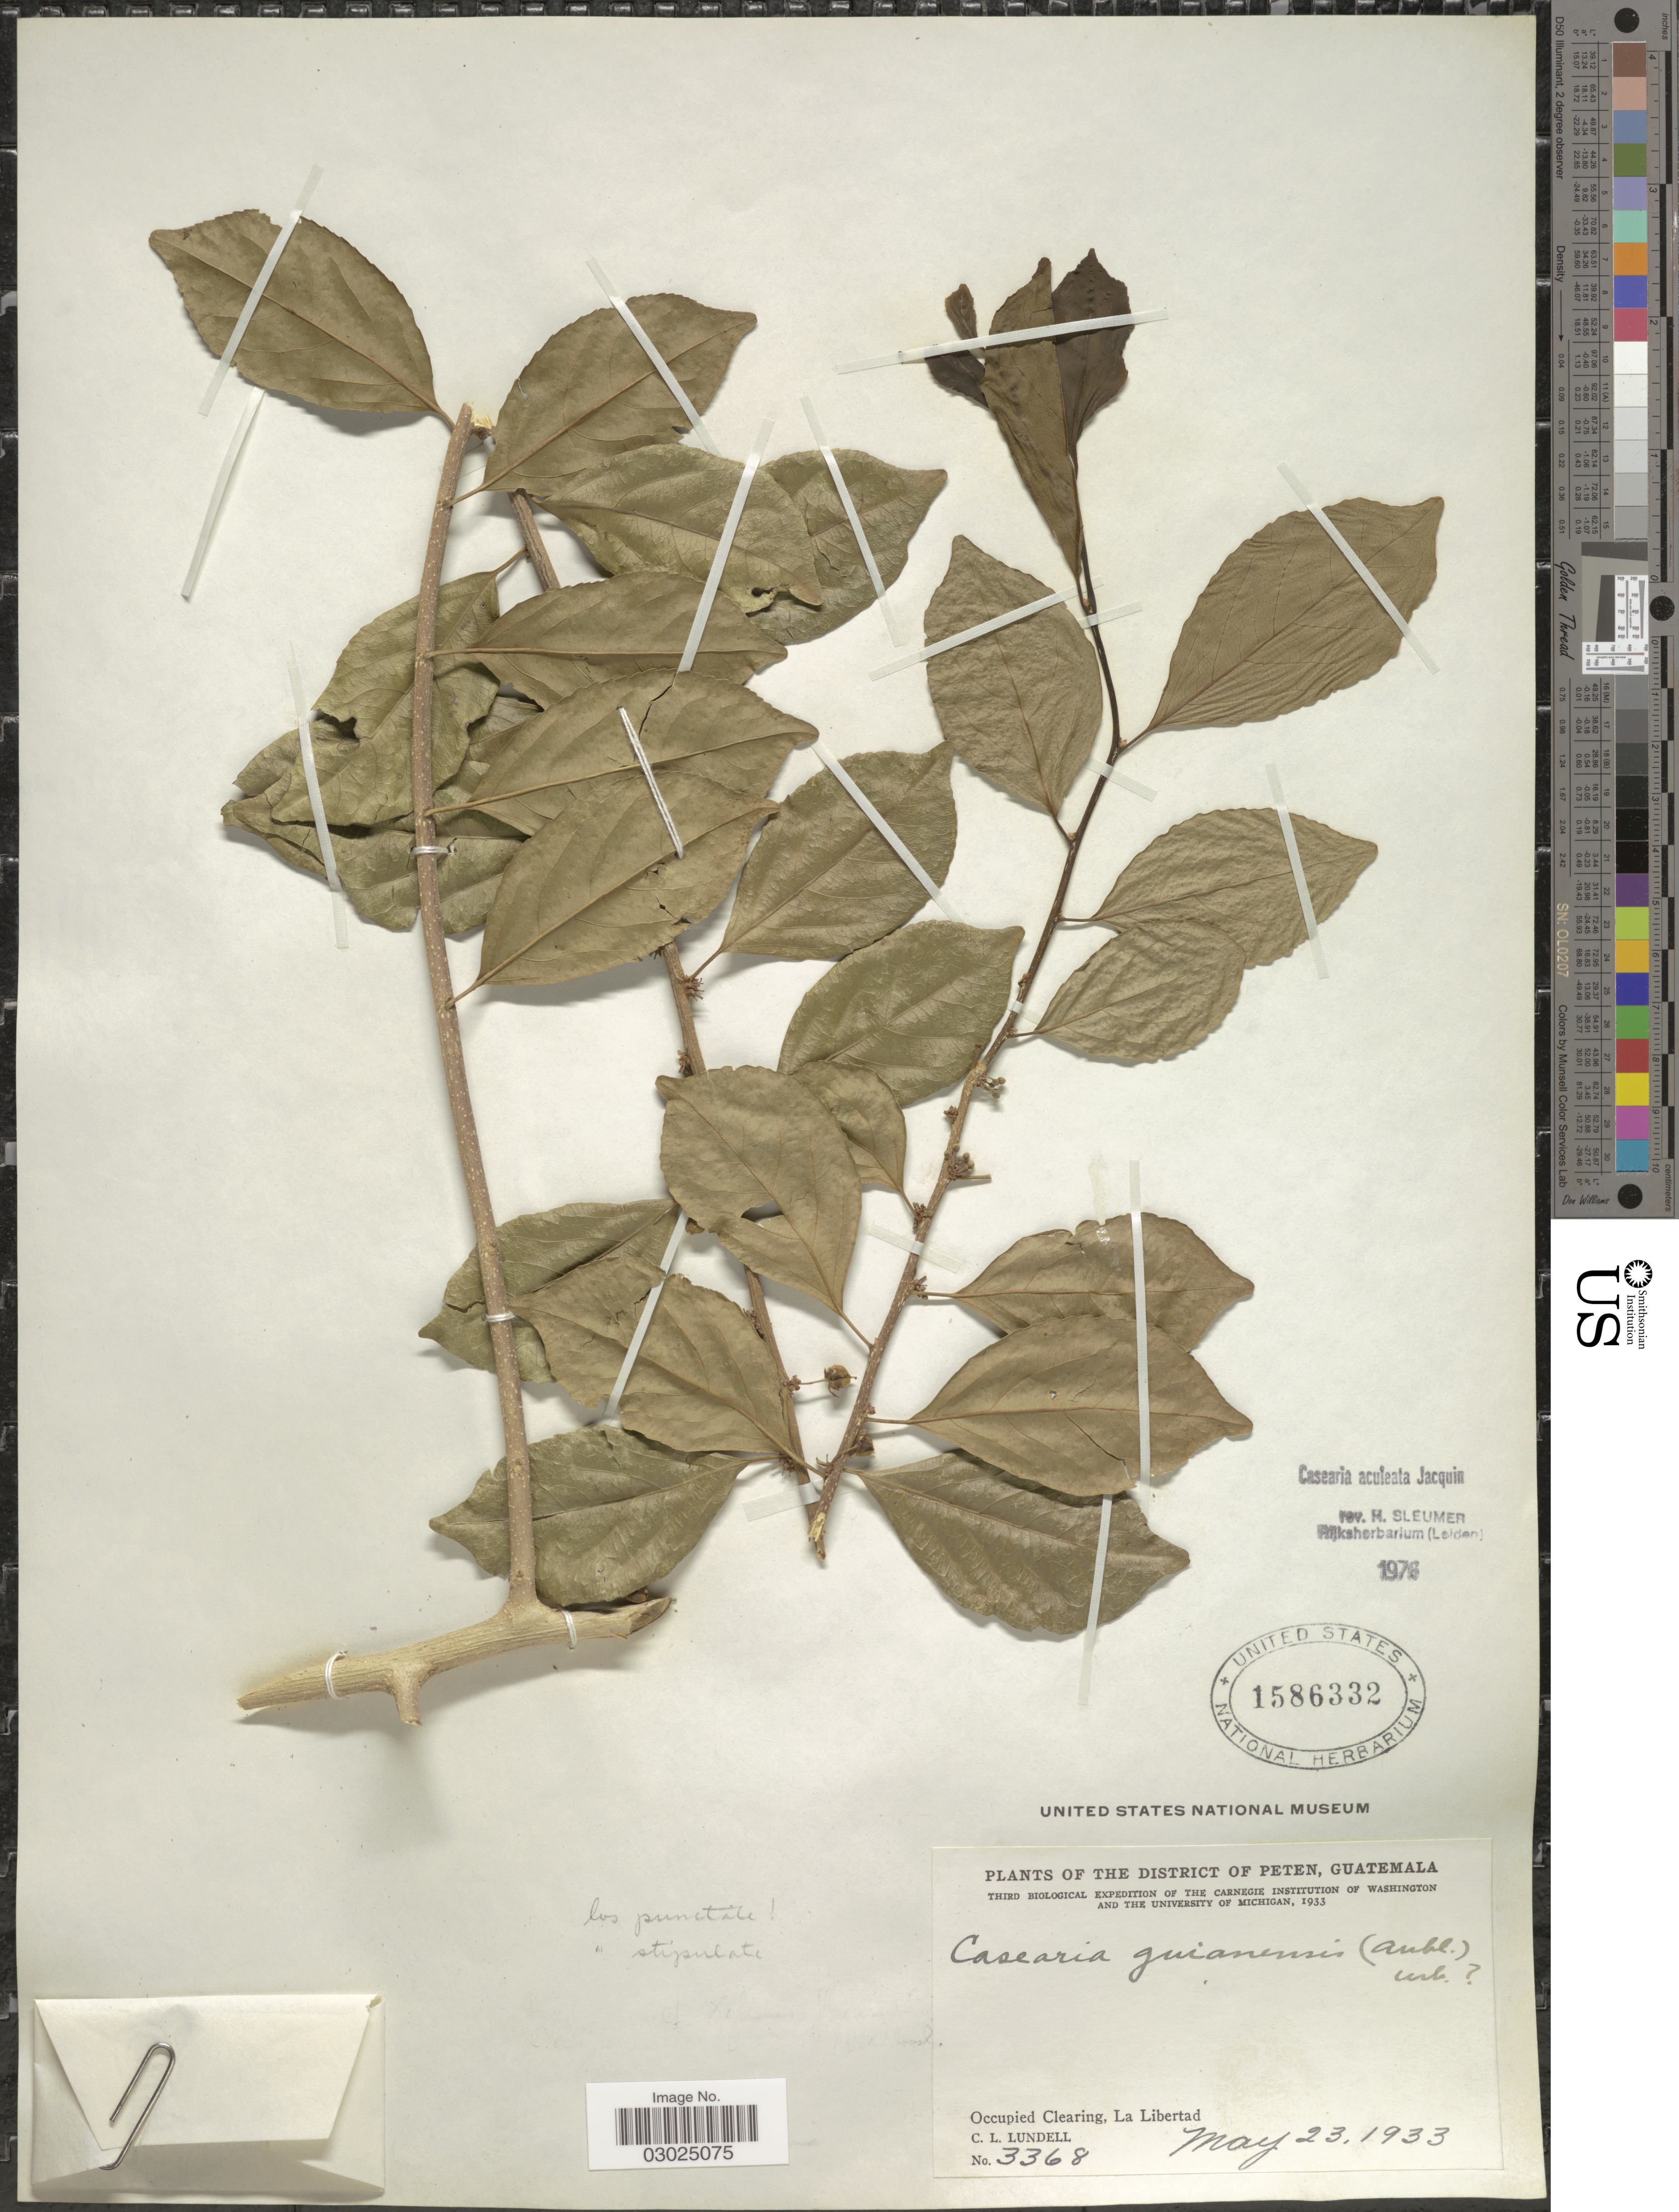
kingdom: Plantae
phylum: Tracheophyta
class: Magnoliopsida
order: Malpighiales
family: Salicaceae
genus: Casearia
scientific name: Casearia aculeata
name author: Jacq.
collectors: C. L. Lundell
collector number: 3368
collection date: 1933-05-23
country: Guatemala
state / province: El Petén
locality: The District of Peten. Occupied Clearing, La Libertad.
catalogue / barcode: US 1586332